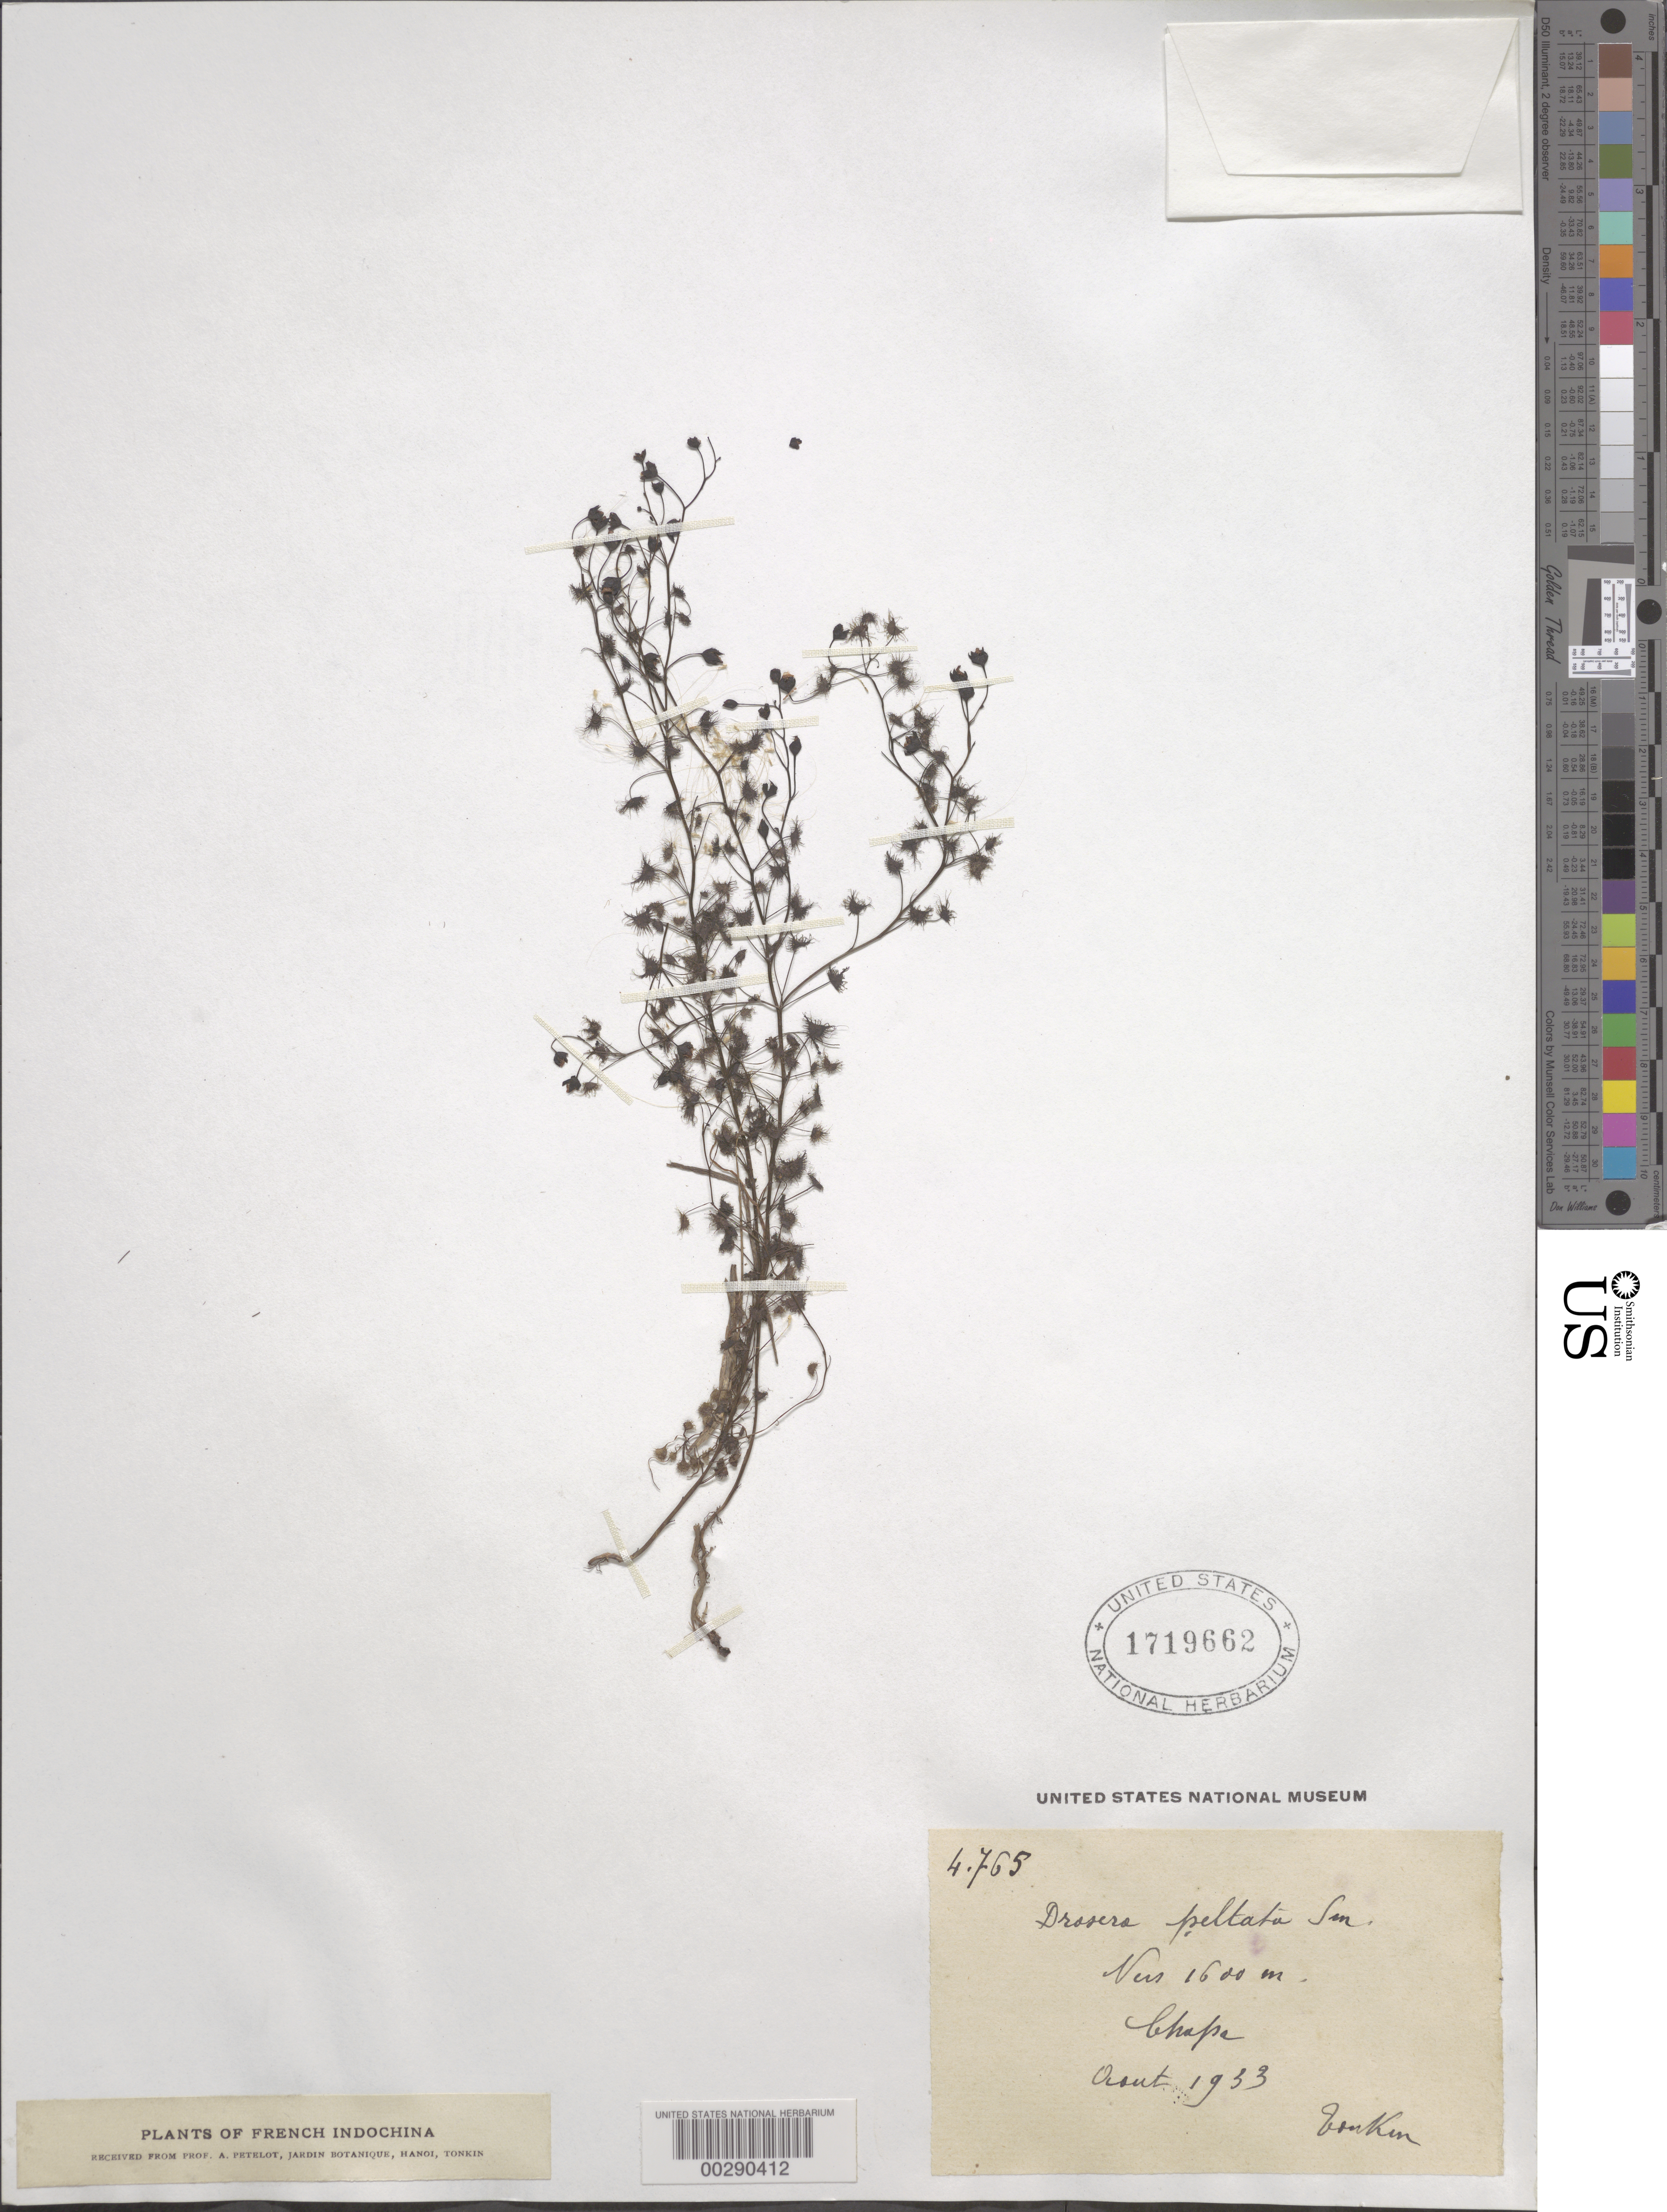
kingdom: Plantae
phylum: Tracheophyta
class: Magnoliopsida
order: Caryophyllales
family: Droseraceae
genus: Drosera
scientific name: Drosera peltata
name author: Sm. ex Willd.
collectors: P. A. Pételot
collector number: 4765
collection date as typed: Aug 1933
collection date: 1933-08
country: Vietnam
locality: Tonkin, chapa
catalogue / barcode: US 1719662